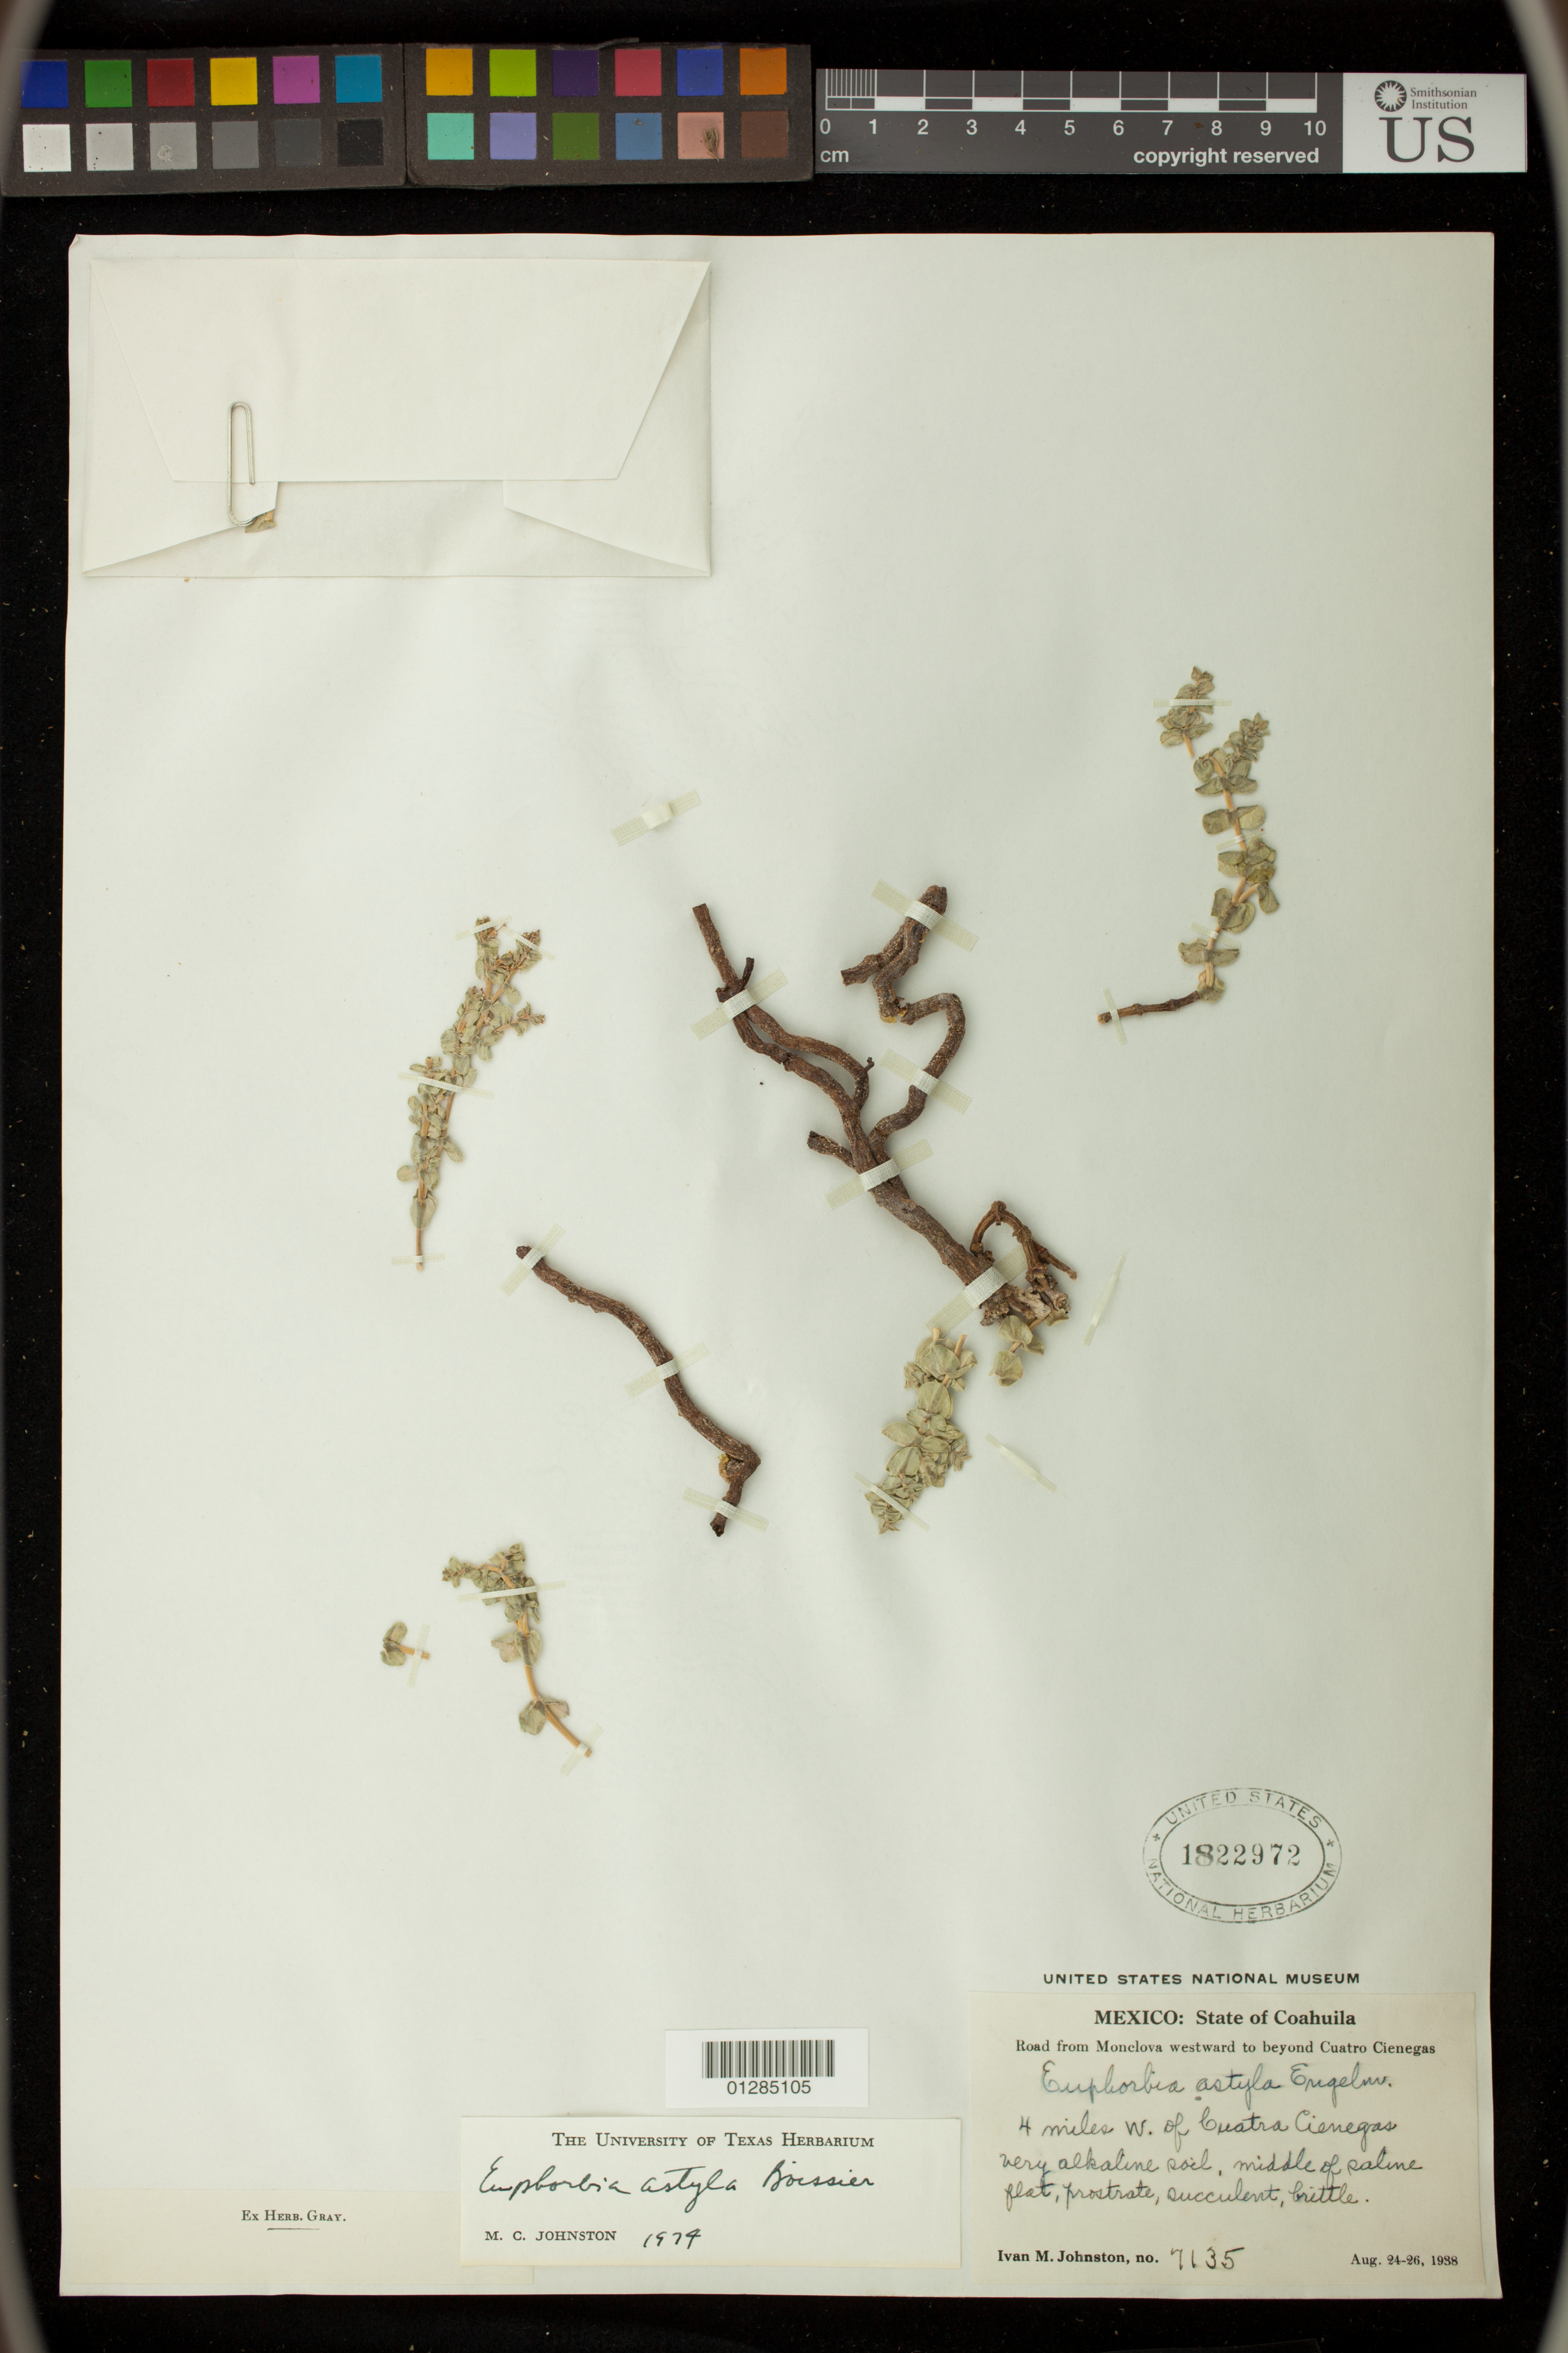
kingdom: Plantae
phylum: Tracheophyta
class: Magnoliopsida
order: Malpighiales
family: Euphorbiaceae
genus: Euphorbia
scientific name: Euphorbia astyla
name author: Engelm. ex Boiss.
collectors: I.M. Johnston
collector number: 7135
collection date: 1938-08-24/1938-08-26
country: Mexico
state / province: Coahuila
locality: Road from Monclova westward to beyond Cuatro Cienegas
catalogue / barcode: US 1822972